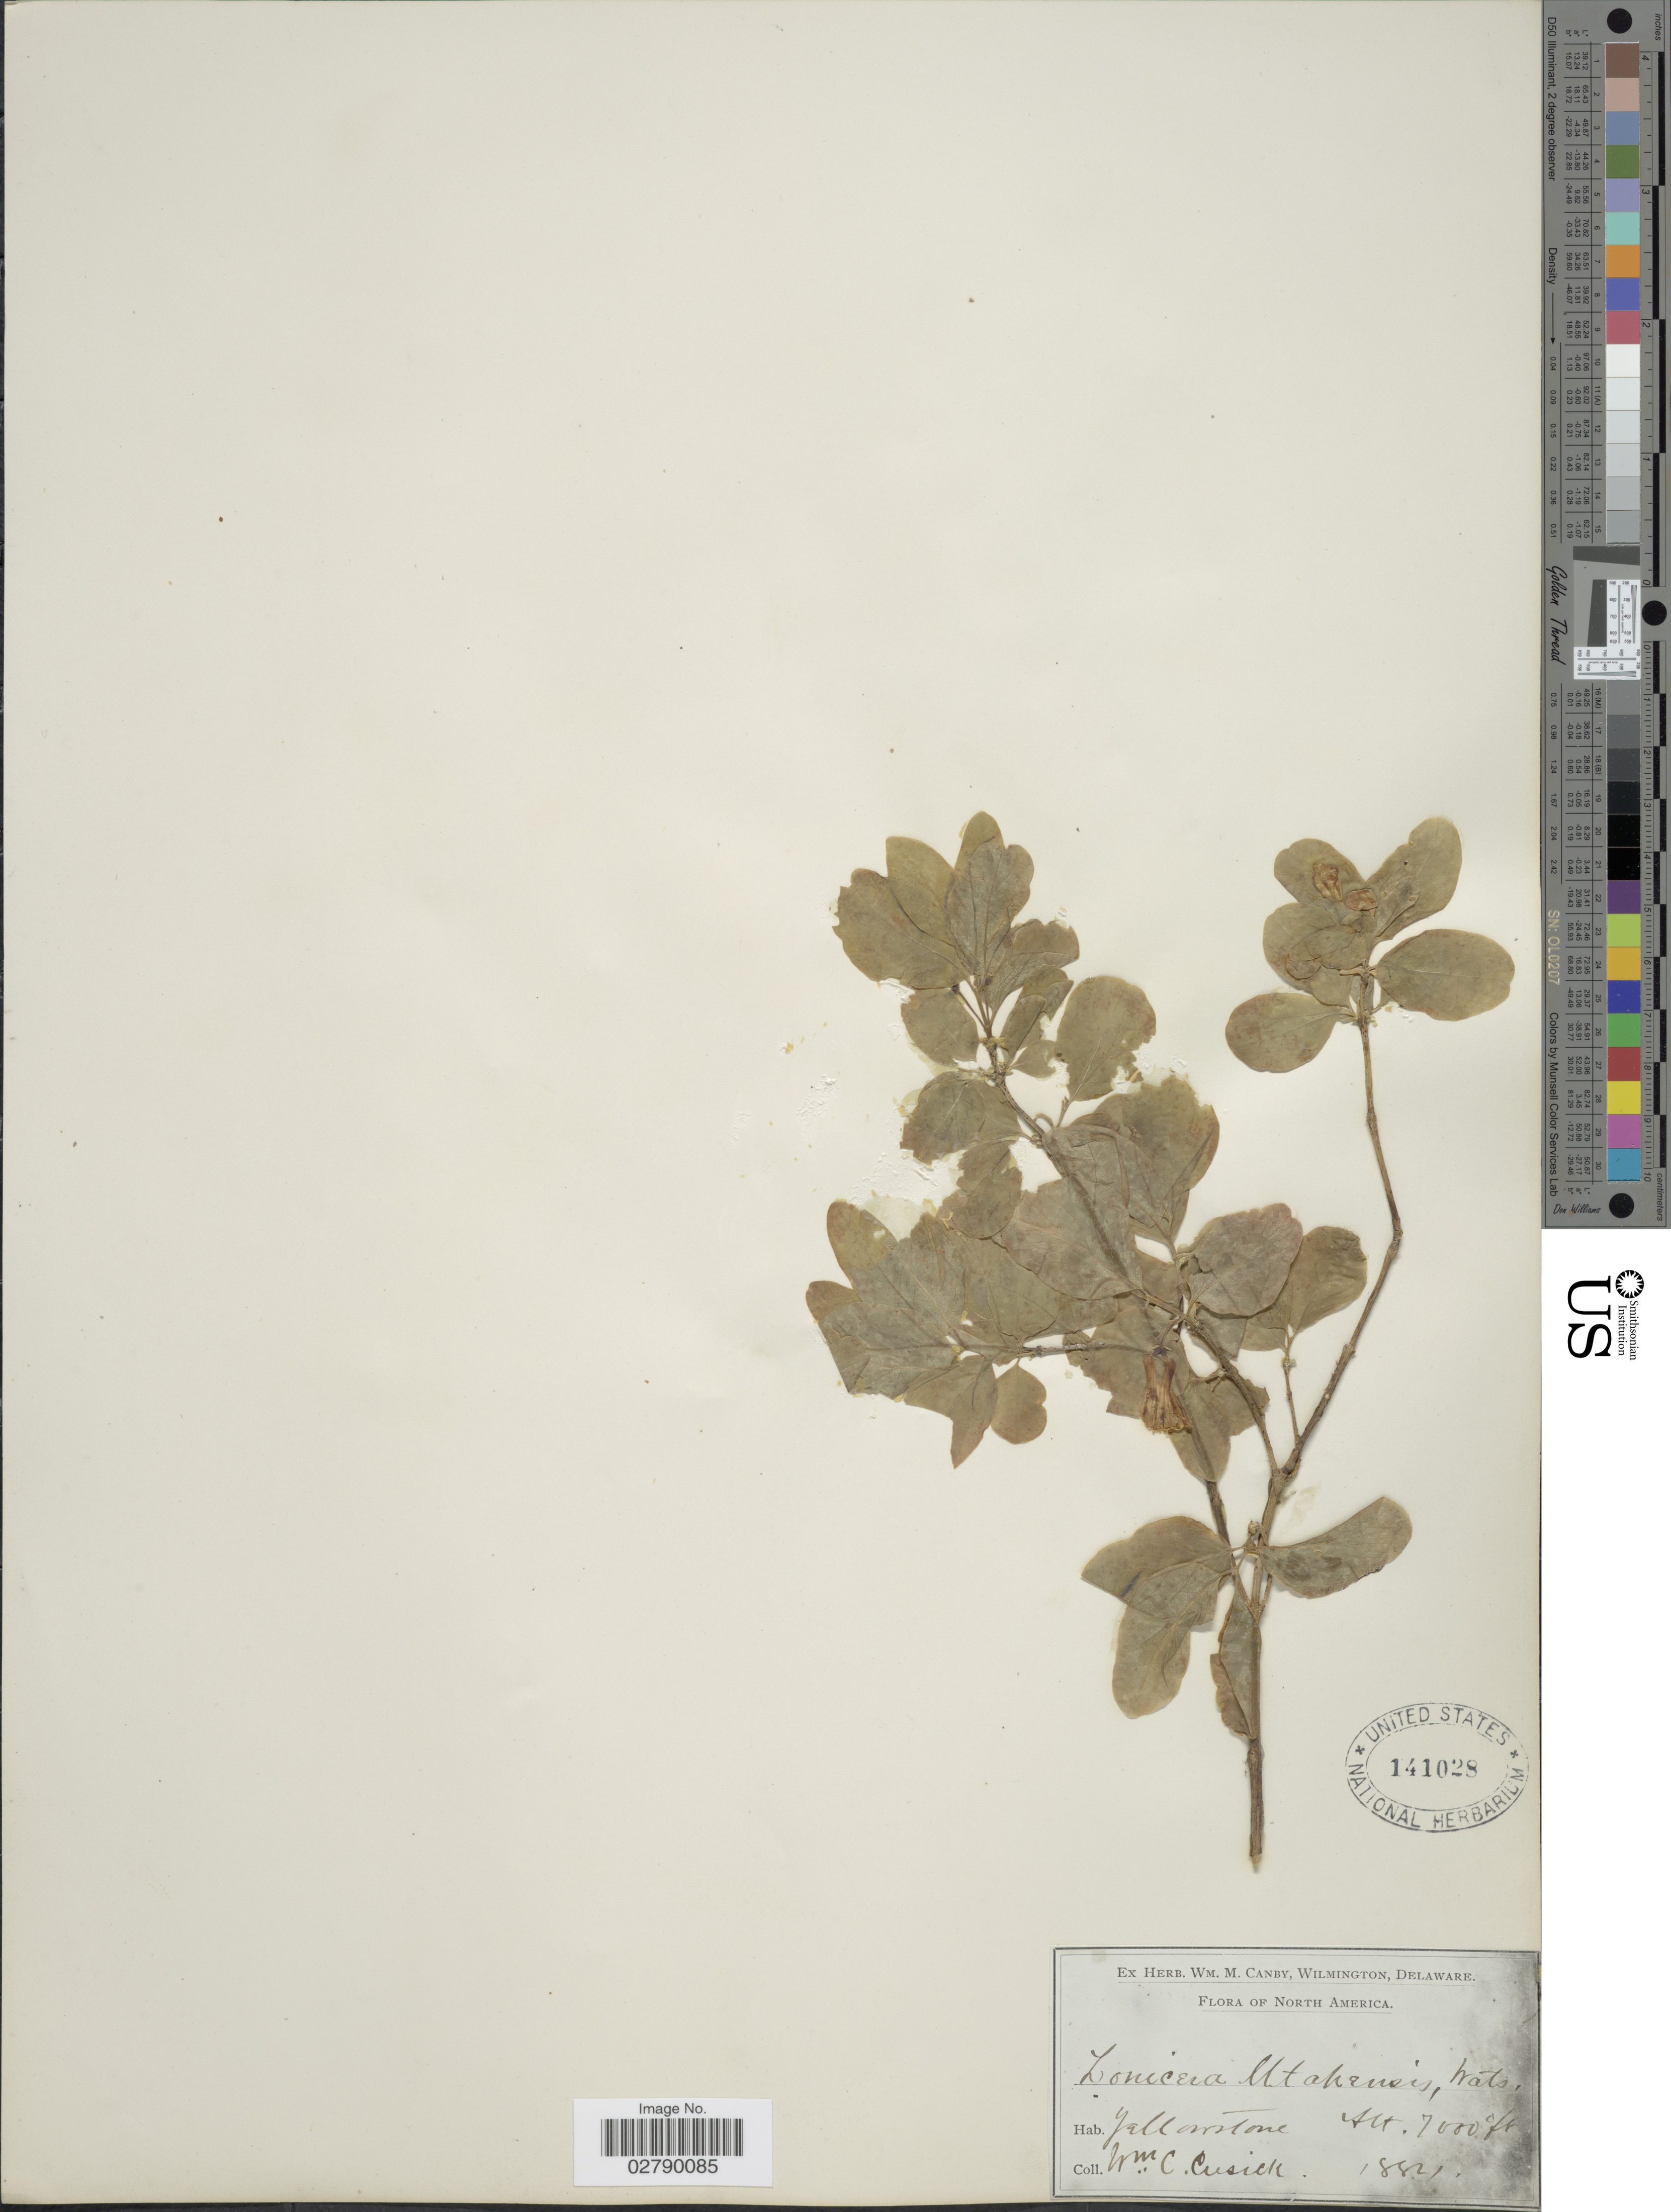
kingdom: Plantae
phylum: Tracheophyta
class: Magnoliopsida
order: Dipsacales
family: Caprifoliaceae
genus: Lonicera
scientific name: Lonicera utahensis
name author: S. Watson in C. King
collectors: W. C. Cusick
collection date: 1884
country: United States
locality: North America. Yellowstone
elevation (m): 2134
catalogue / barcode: US 141028